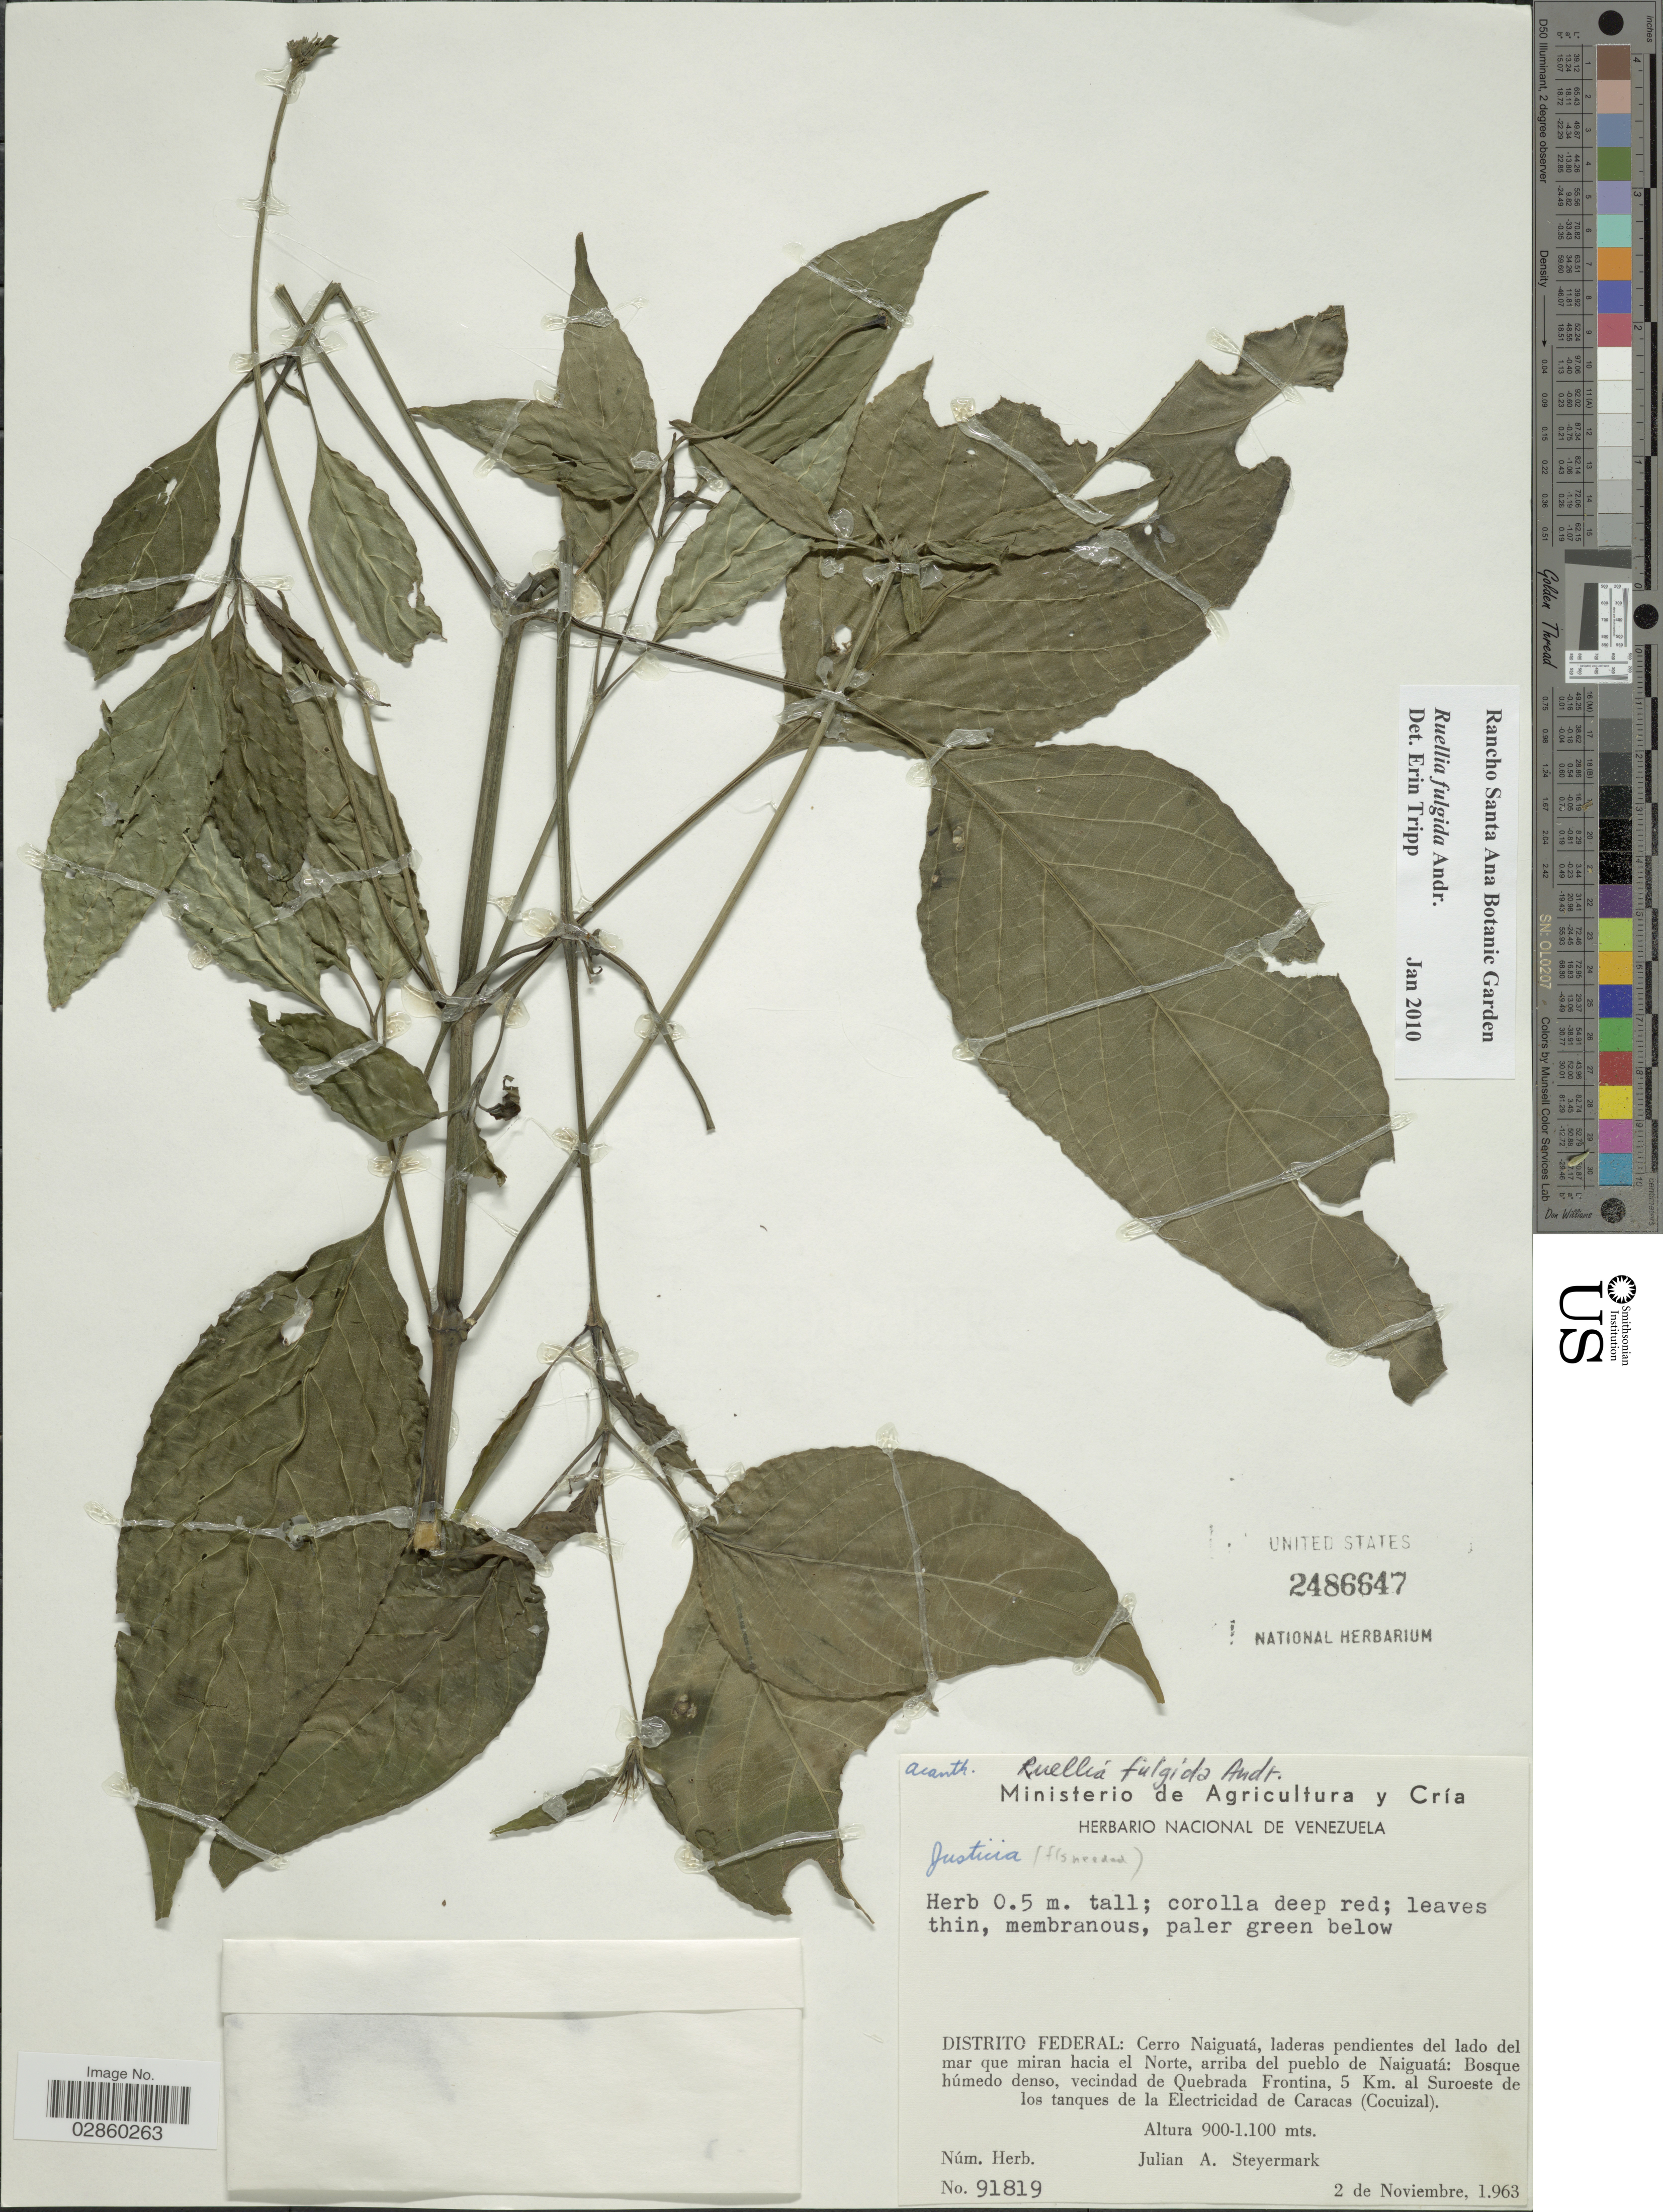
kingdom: Plantae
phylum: Tracheophyta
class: Magnoliopsida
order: Lamiales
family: Acanthaceae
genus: Ruellia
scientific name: Ruellia fulgida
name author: Andrews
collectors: J. Steyermark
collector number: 91819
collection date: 1963-11-02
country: Venezuela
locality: Distrito Federal, Cerro Naiguatá, laderas pendientes del lado del mar que miran hacia el Norte, arriba del pueblo de Naiguatá, Bosque húmedo denso, vecindad de Quebrada Frontina, 5 Km. al Suroeste de los tanques de la Electricidad de Caracas (Cocuizal).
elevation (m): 900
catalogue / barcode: US 2486647